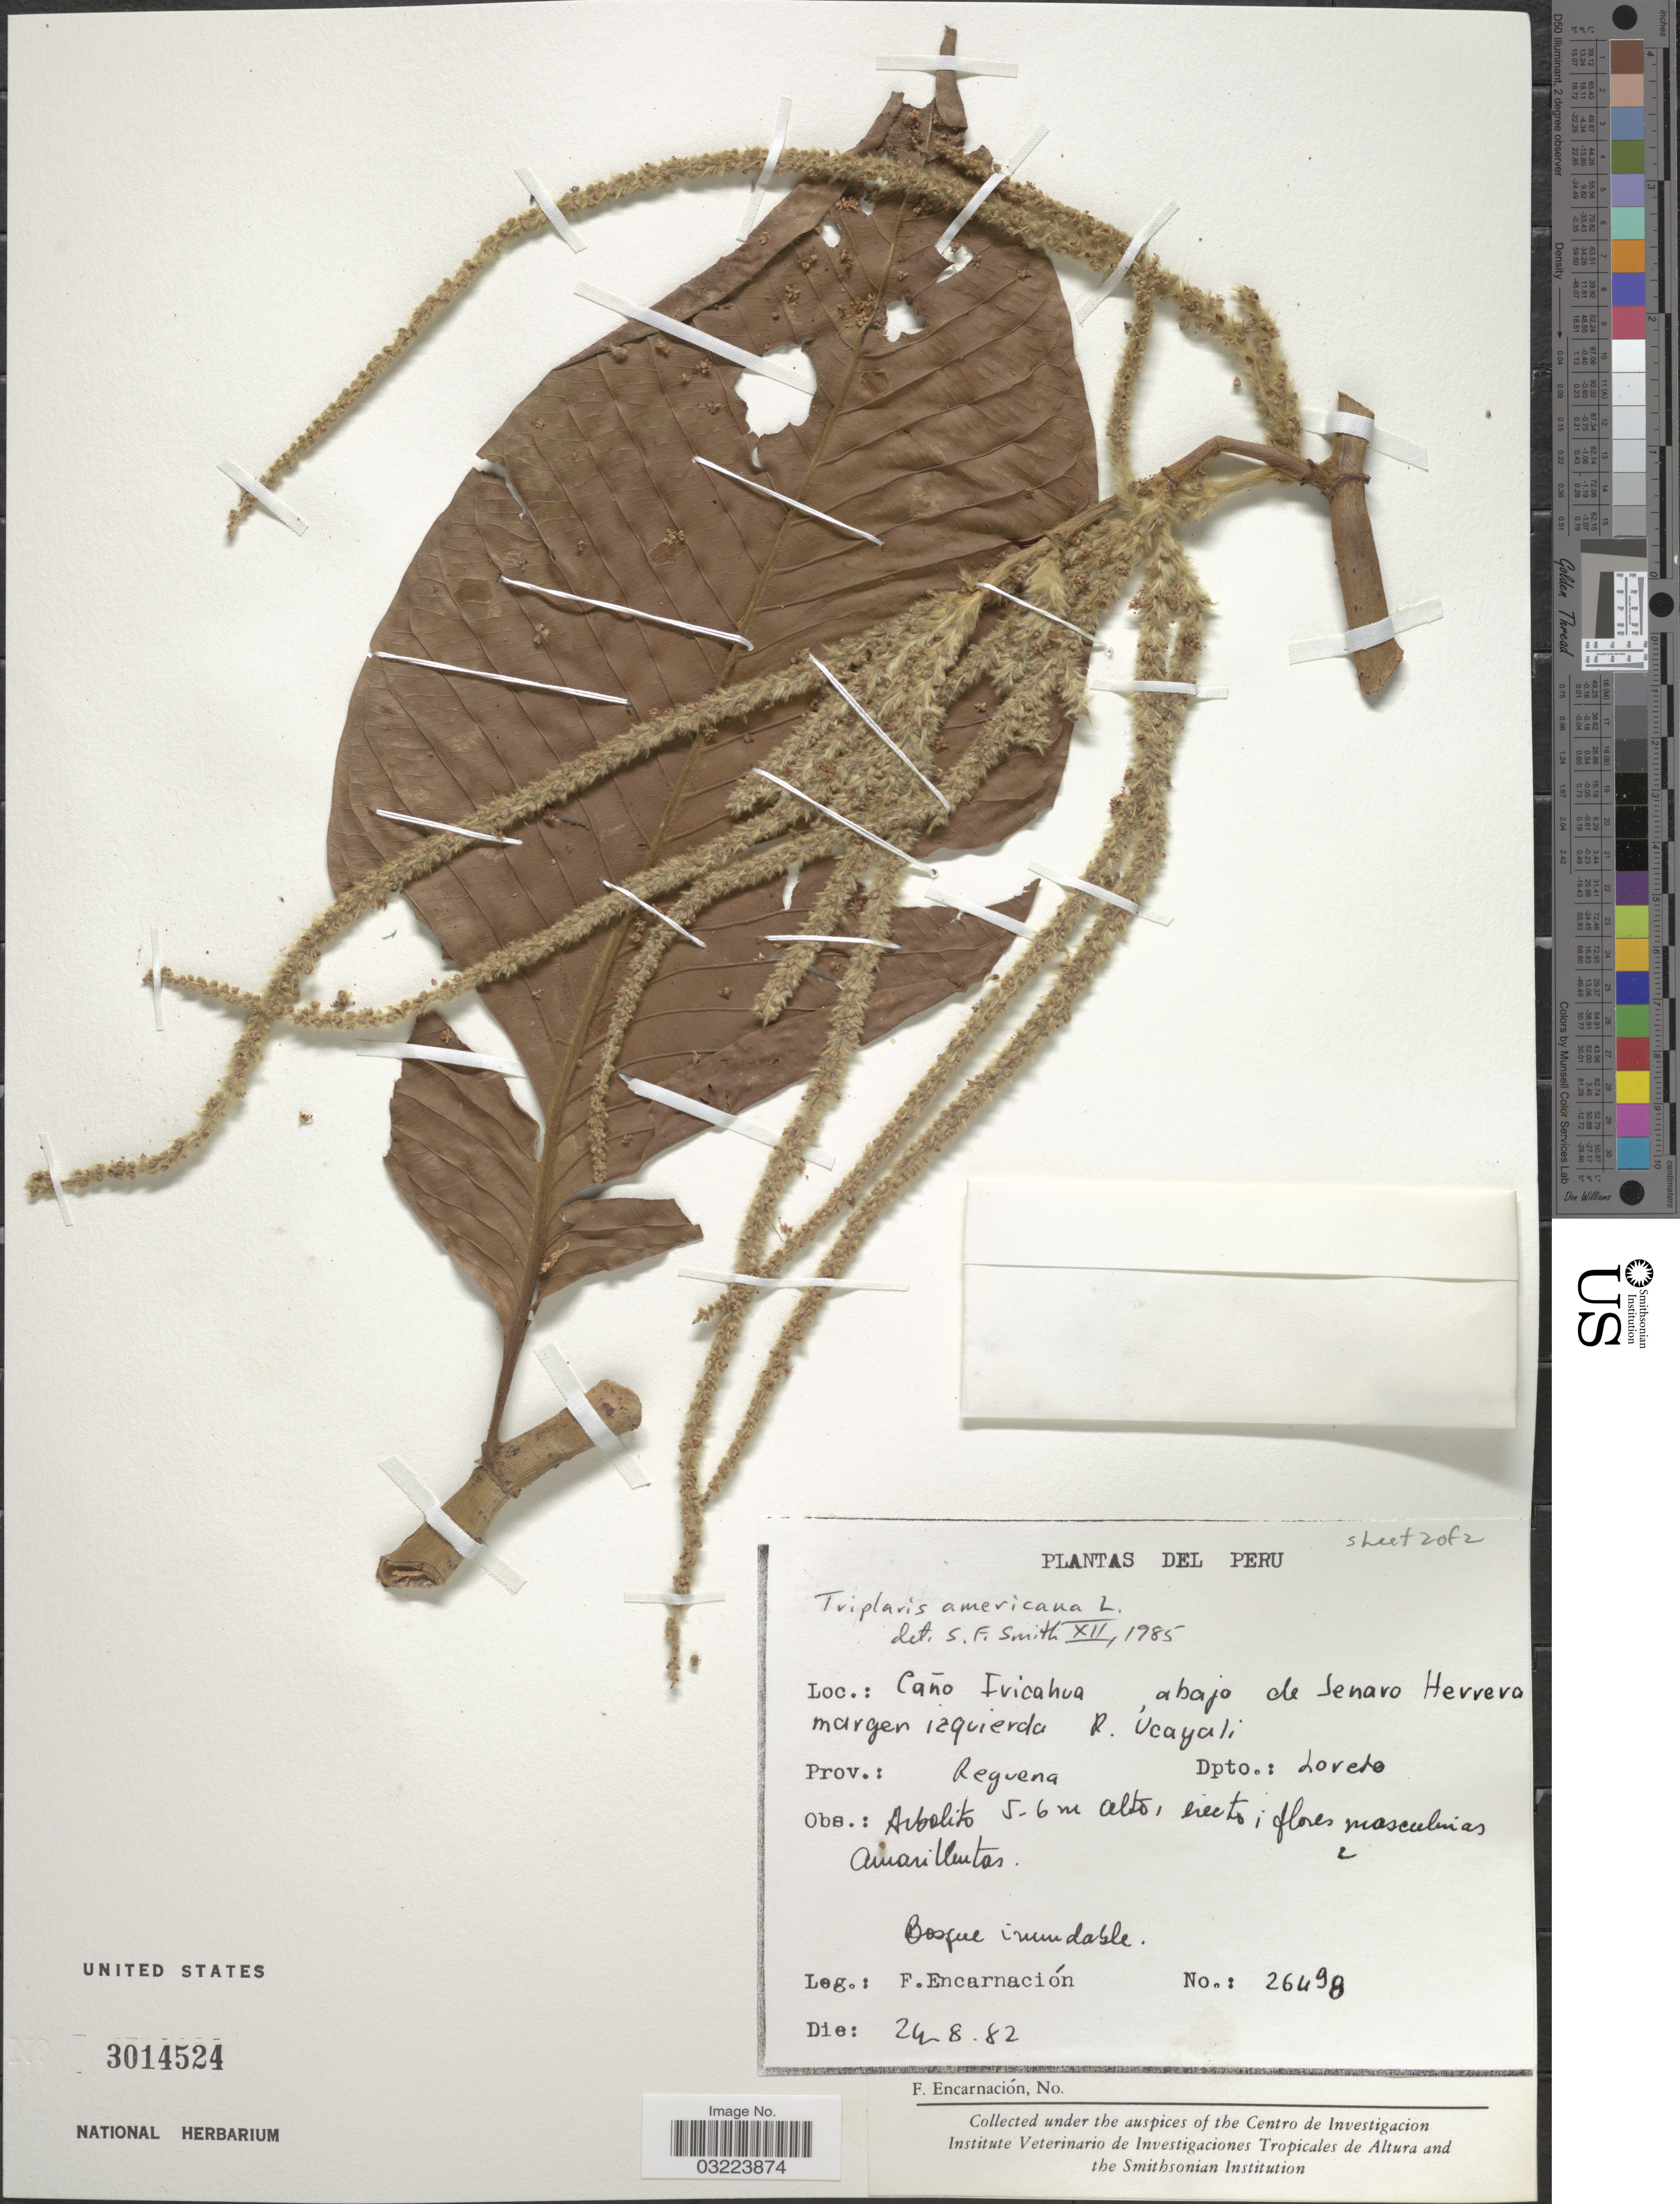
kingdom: Plantae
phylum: Tracheophyta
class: Magnoliopsida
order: Caryophyllales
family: Polygonaceae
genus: Triplaris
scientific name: Triplaris americana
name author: L.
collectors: F. Encarnación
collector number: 26498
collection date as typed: Transcribed d/m/y: 24/8/82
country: Peru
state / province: Loreto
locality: Caño Iricahua, abajo de Senaro Herrera margen izquierda R. Ucayali. Prov.: Reguena. Dpto.: Loreto.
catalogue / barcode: US 3014524